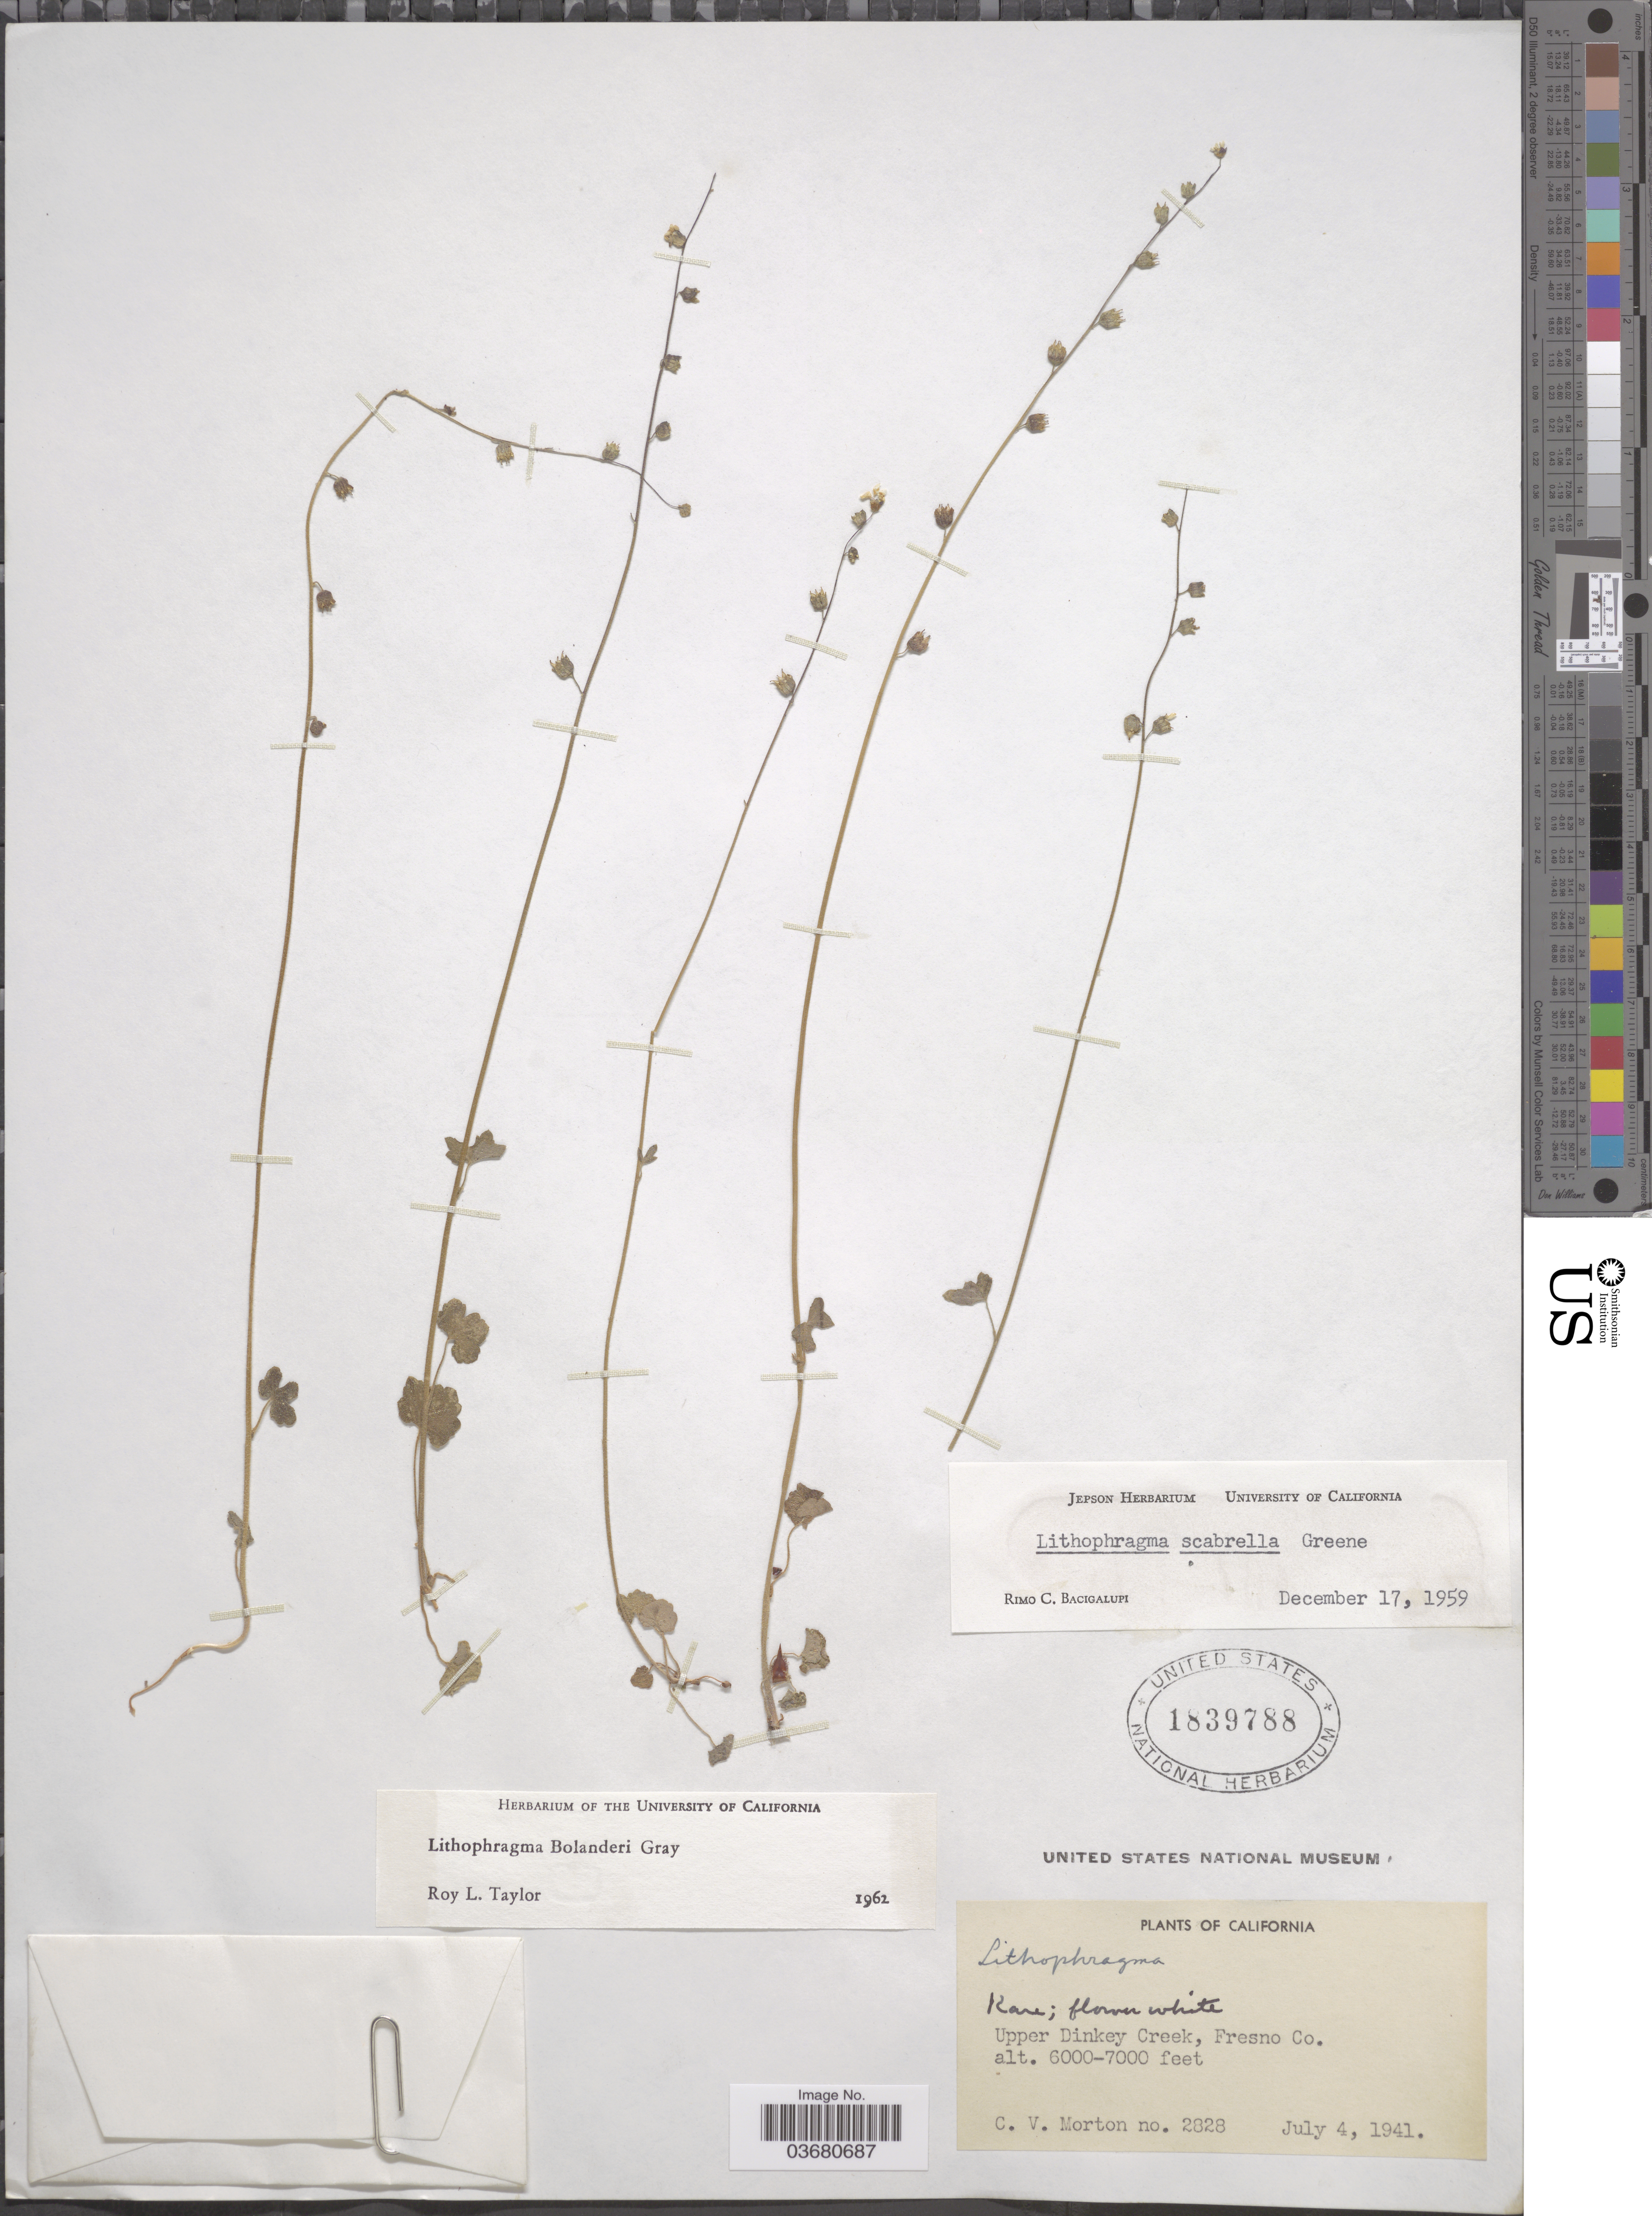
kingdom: Plantae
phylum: Tracheophyta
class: Magnoliopsida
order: Saxifragales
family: Saxifragaceae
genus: Lithophragma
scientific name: Lithophragma bolanderi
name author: A. Gray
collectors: C. V. Morton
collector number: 2828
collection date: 1941-07-04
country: United States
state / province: California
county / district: Fresno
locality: Upper Dinkey Creek, Fresno Co.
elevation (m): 1829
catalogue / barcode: US 1839788